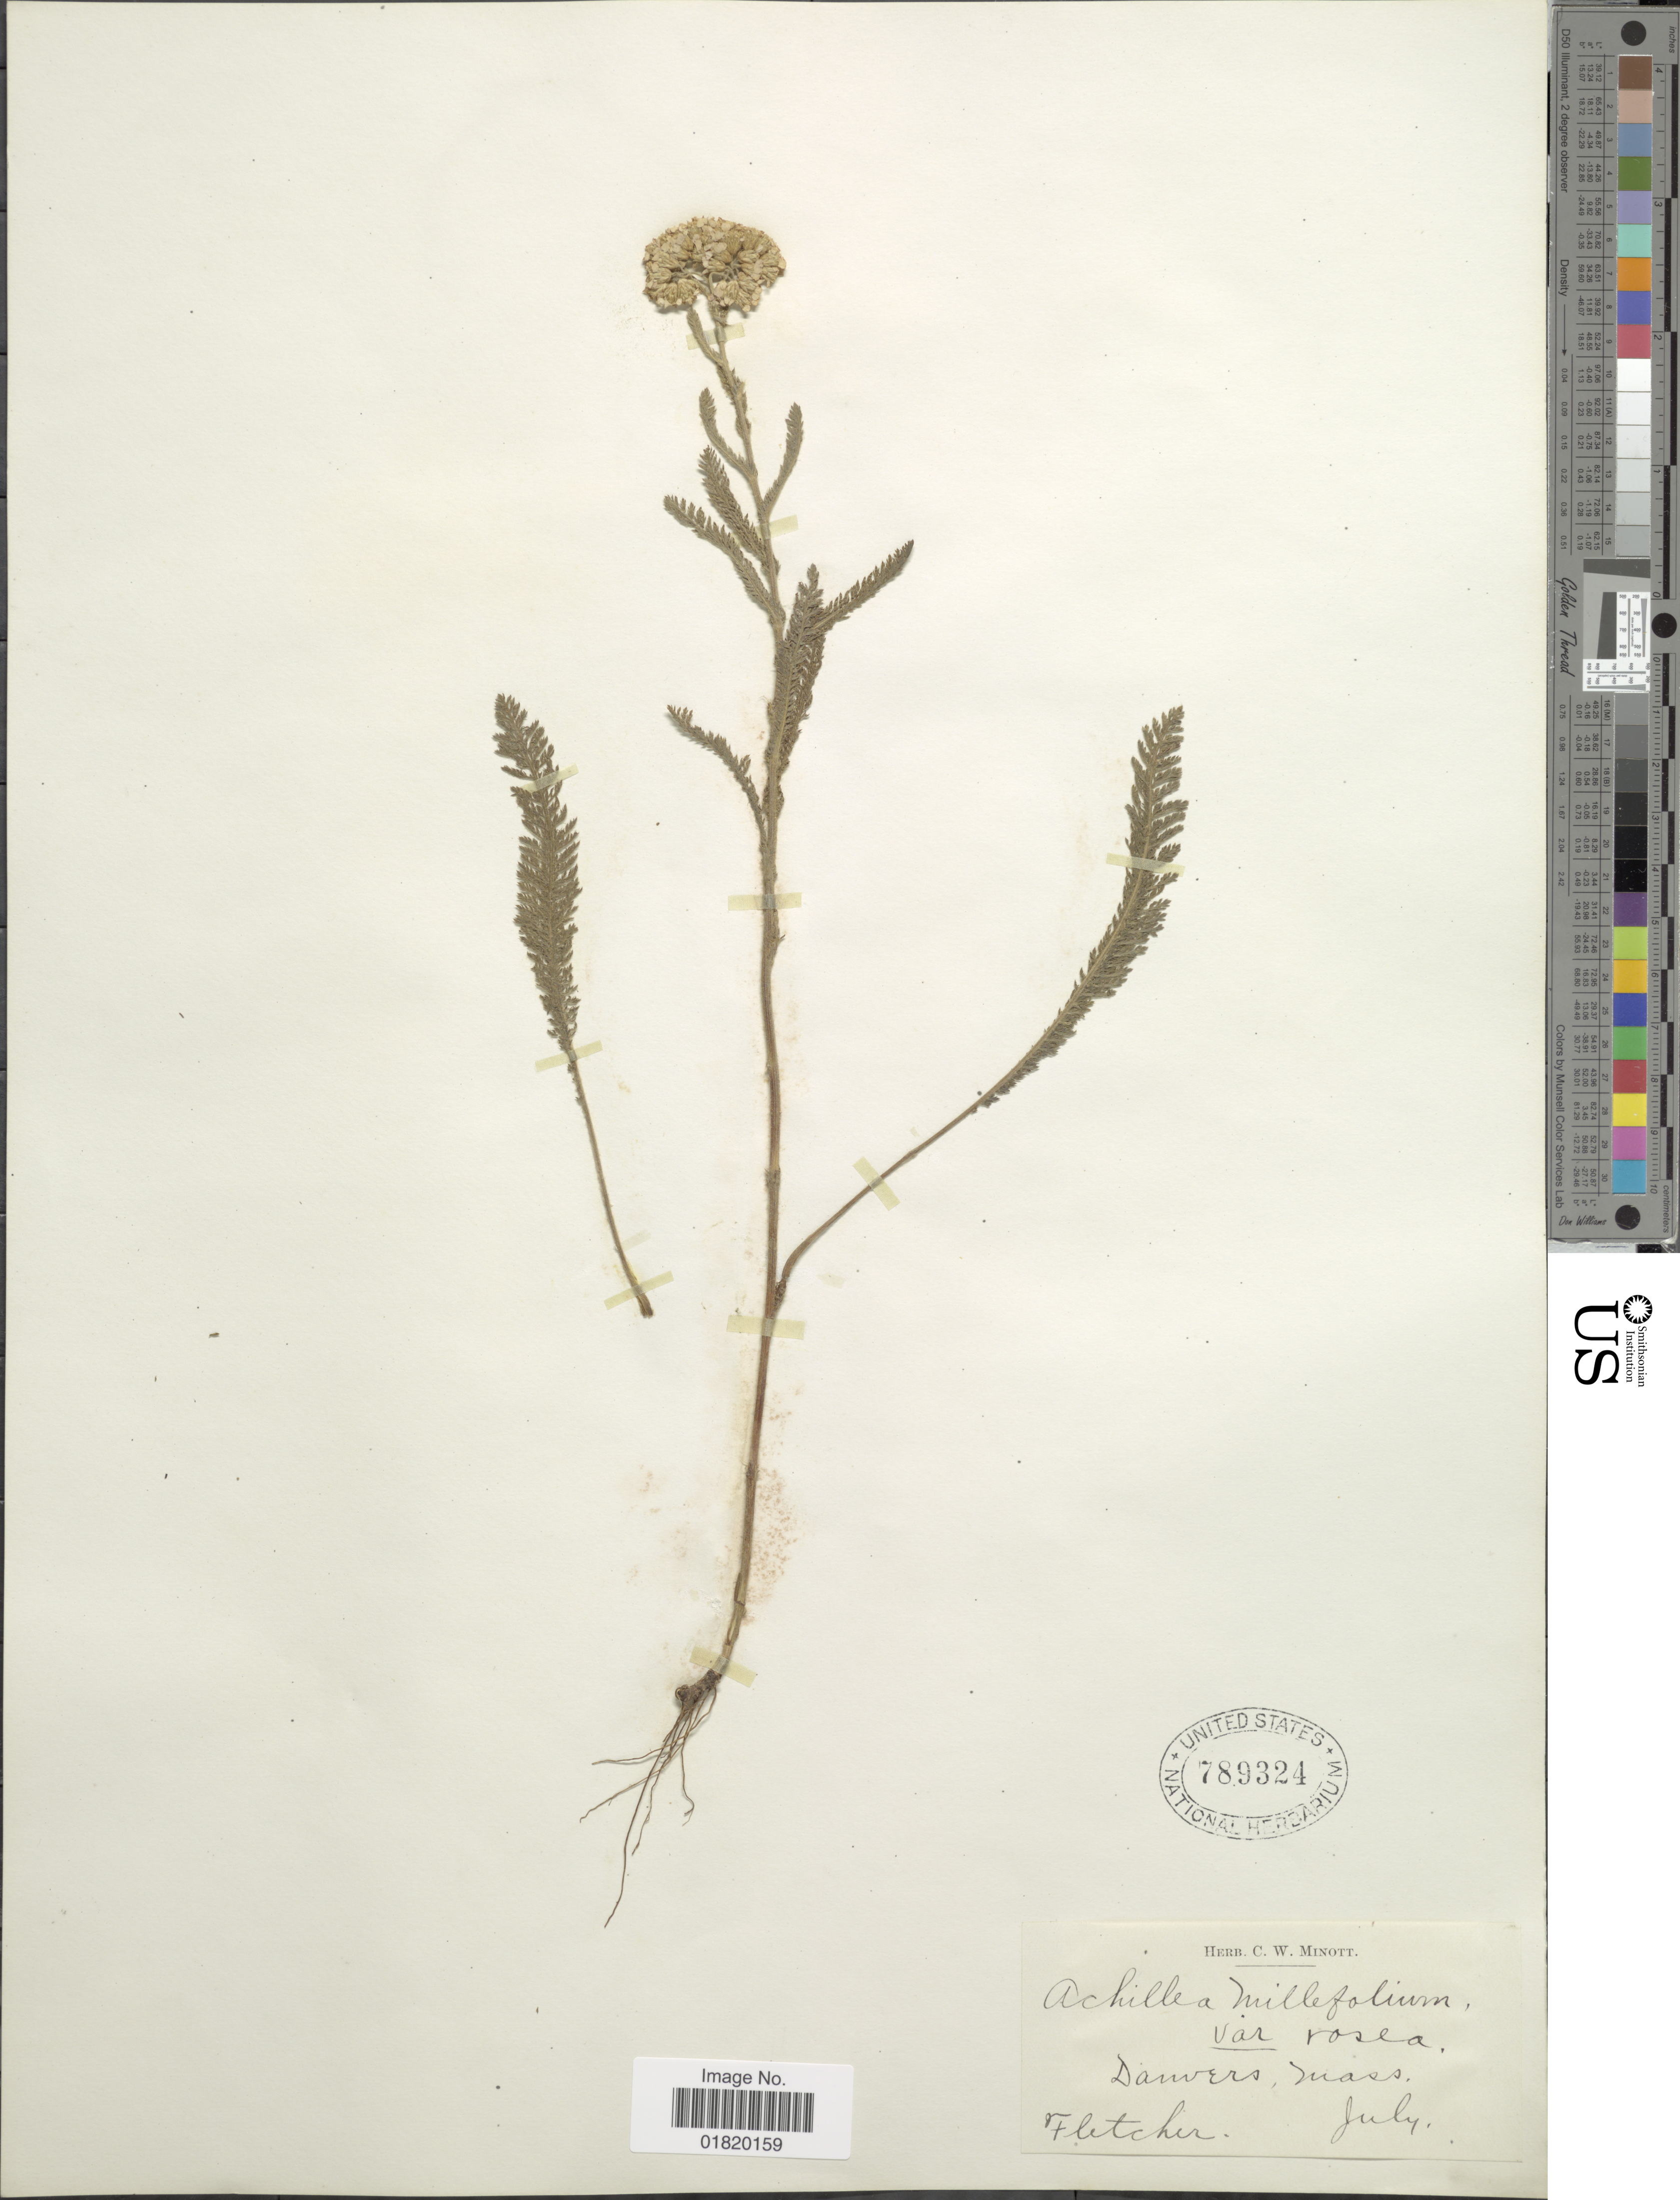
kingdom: Plantae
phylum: Tracheophyta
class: Magnoliopsida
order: Asterales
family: Asteraceae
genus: Achillea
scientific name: Achillea millefolium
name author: L.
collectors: -. Fletcher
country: United States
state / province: Massachusetts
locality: Danvers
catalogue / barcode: US 789324